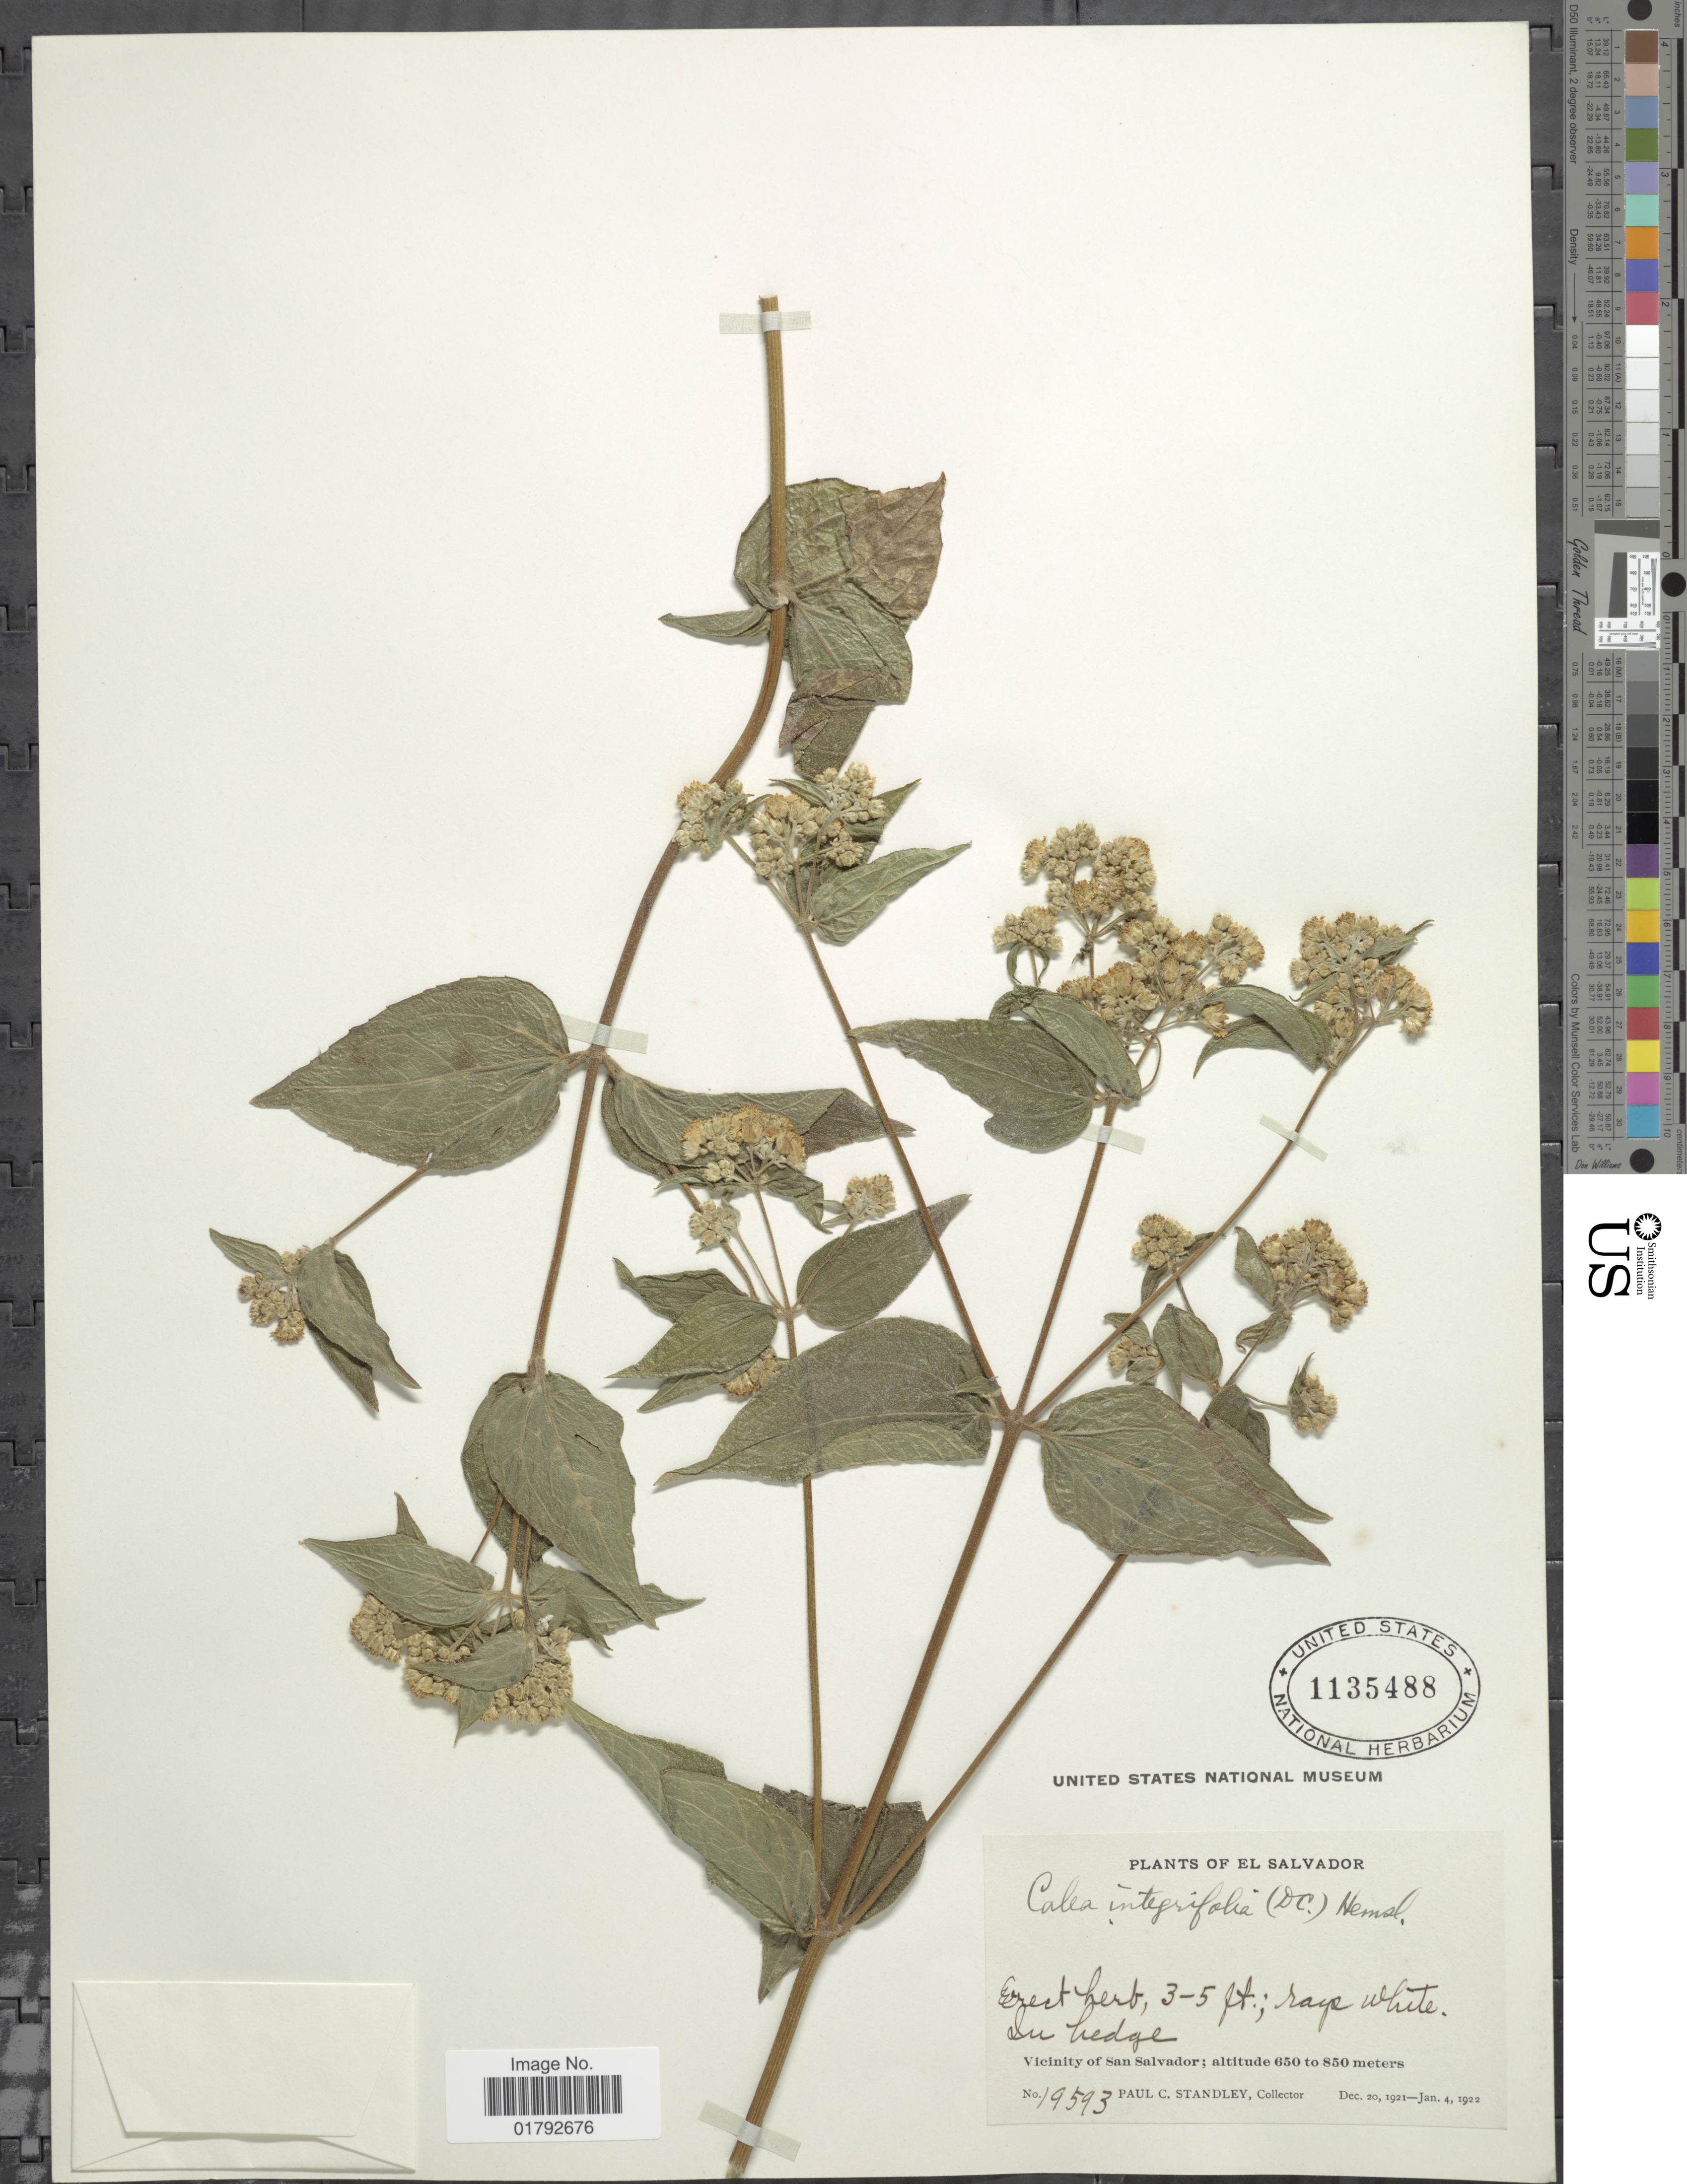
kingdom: Plantae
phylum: Tracheophyta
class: Magnoliopsida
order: Asterales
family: Asteraceae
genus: Alloispermum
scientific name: Alloispermum integrifolium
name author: (DC.) H. Rob.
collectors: P. C. Standley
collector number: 19593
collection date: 1921-12-20/1922-01-04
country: El Salvador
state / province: San Salvador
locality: El Salvador, Vicinity of San Salvador.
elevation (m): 650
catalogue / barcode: US 1135488